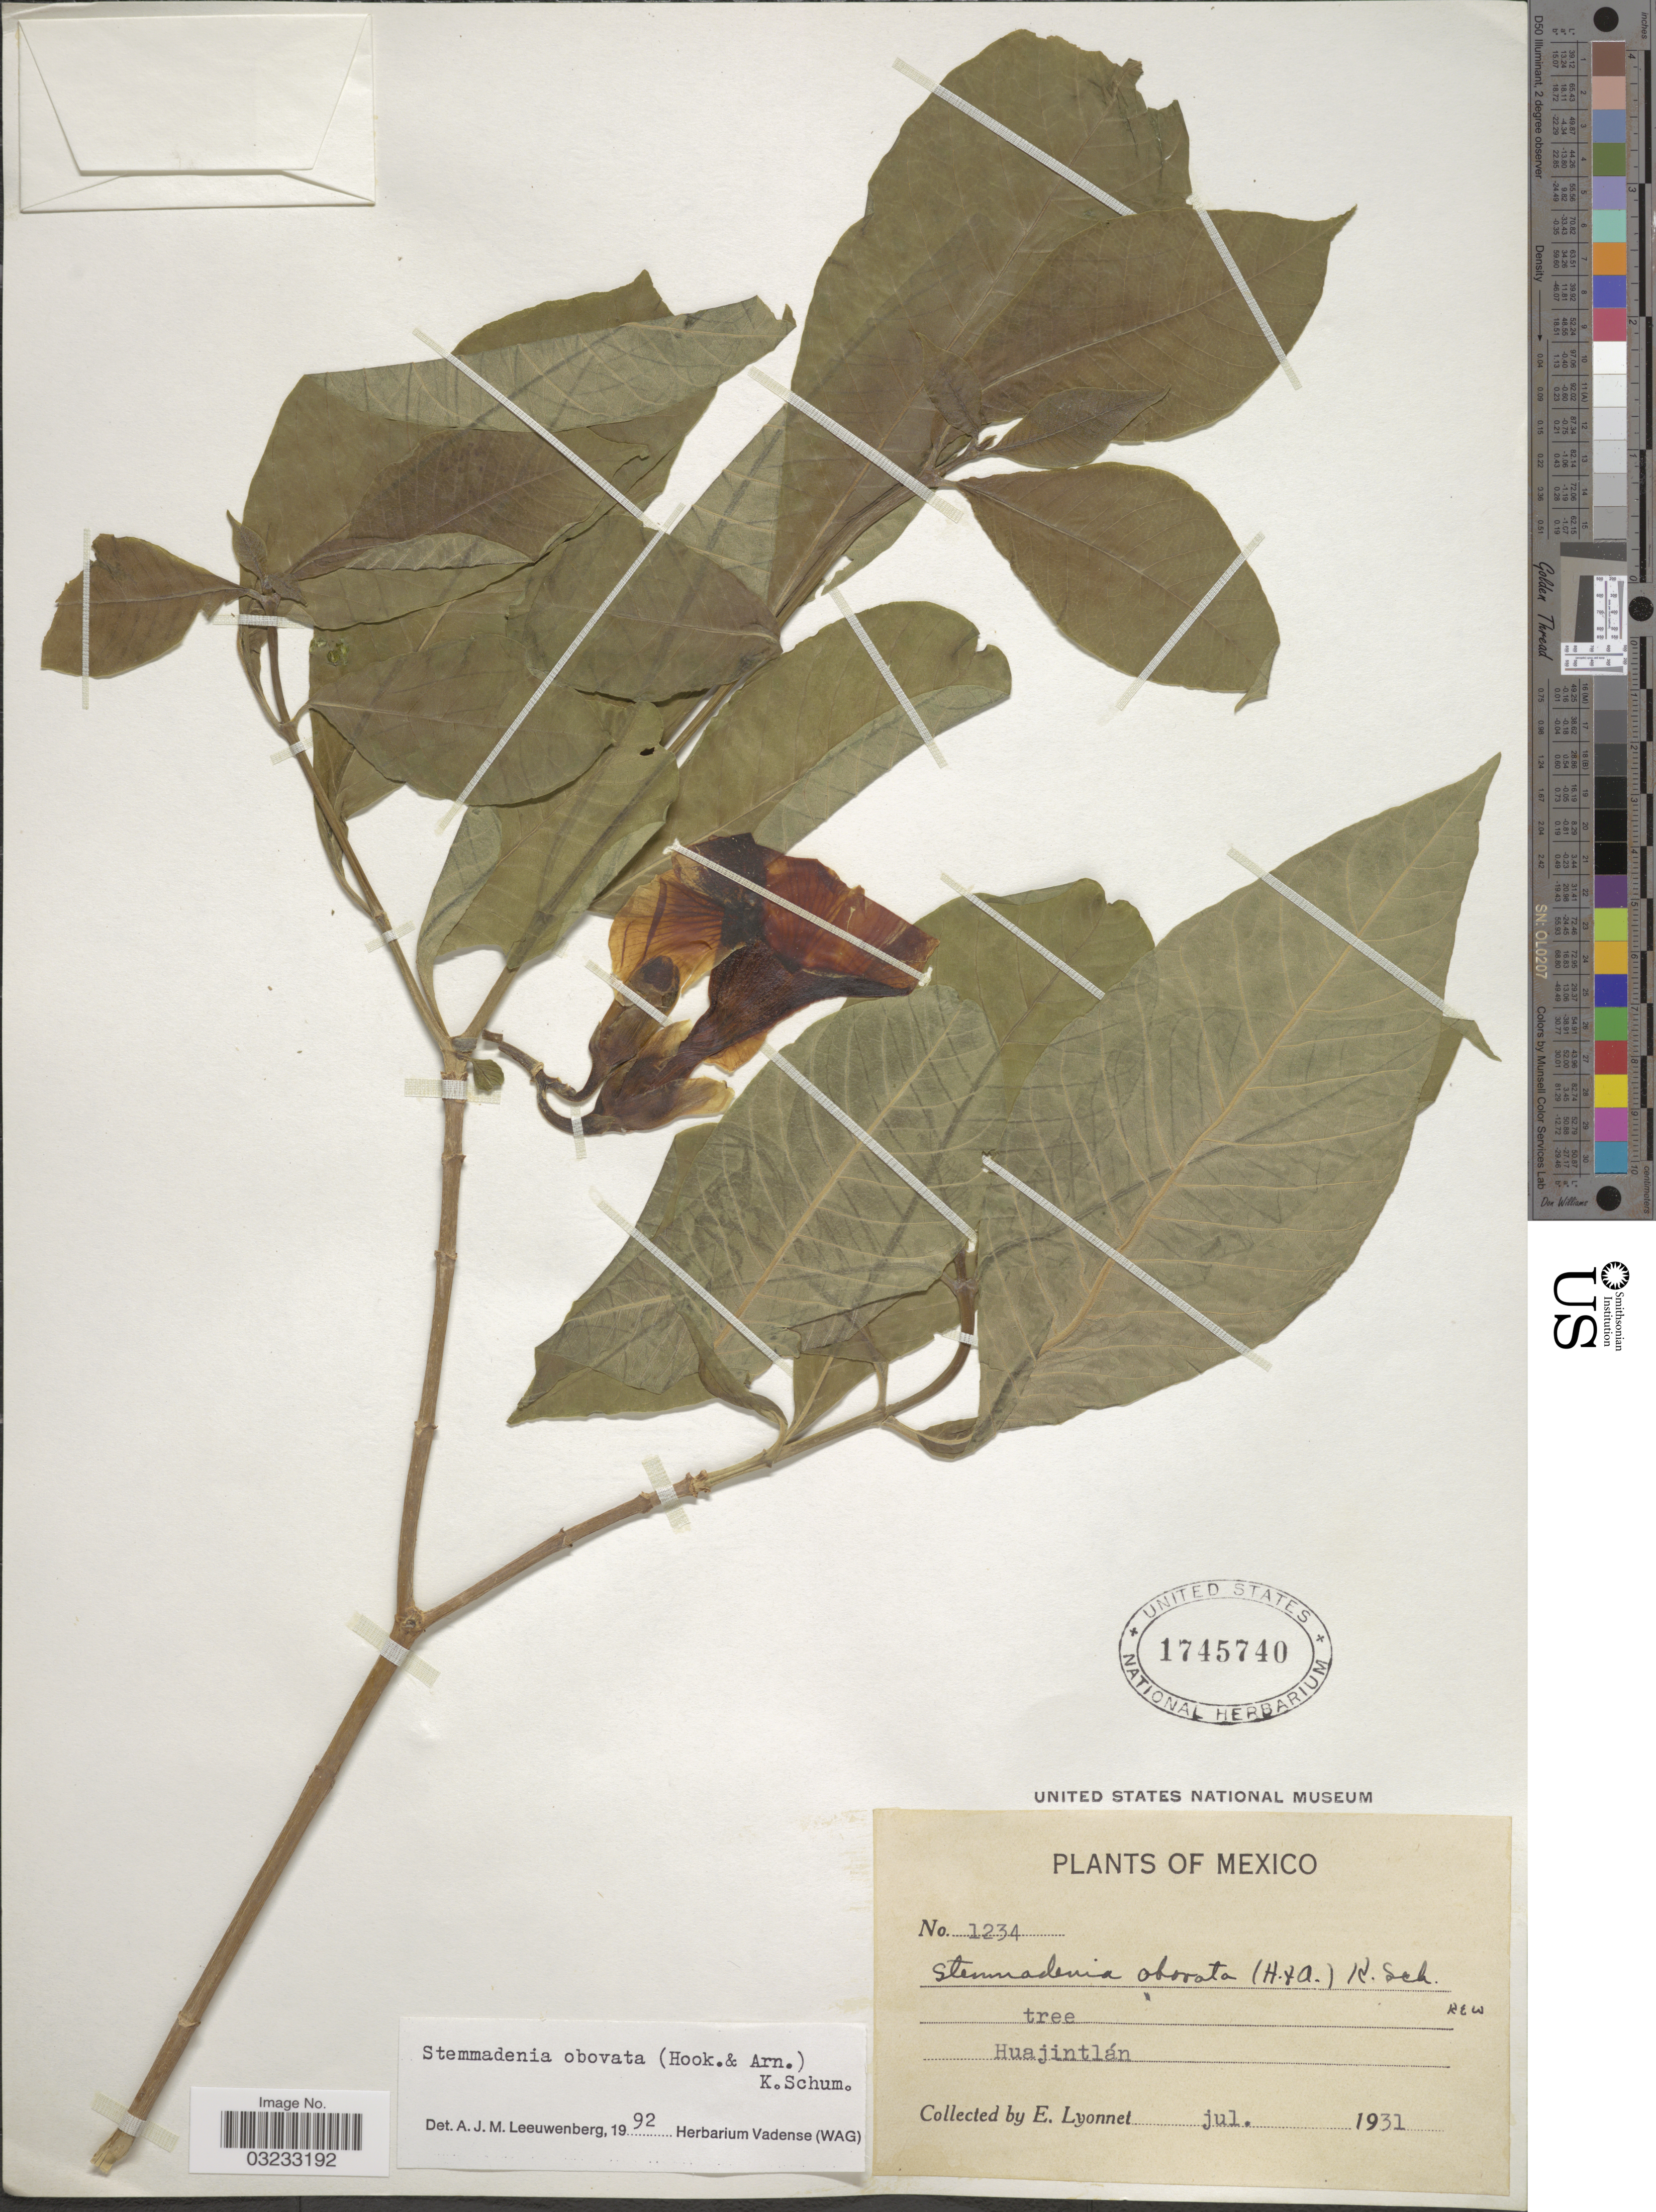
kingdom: Plantae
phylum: Tracheophyta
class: Magnoliopsida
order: Gentianales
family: Apocynaceae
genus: Stemmadenia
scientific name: Stemmadenia obovata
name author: (Hook. & Arn.) K. Schum.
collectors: E. Lyonnet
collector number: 1234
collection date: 1931-07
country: Mexico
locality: Huajintlán.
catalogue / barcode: US 1745740